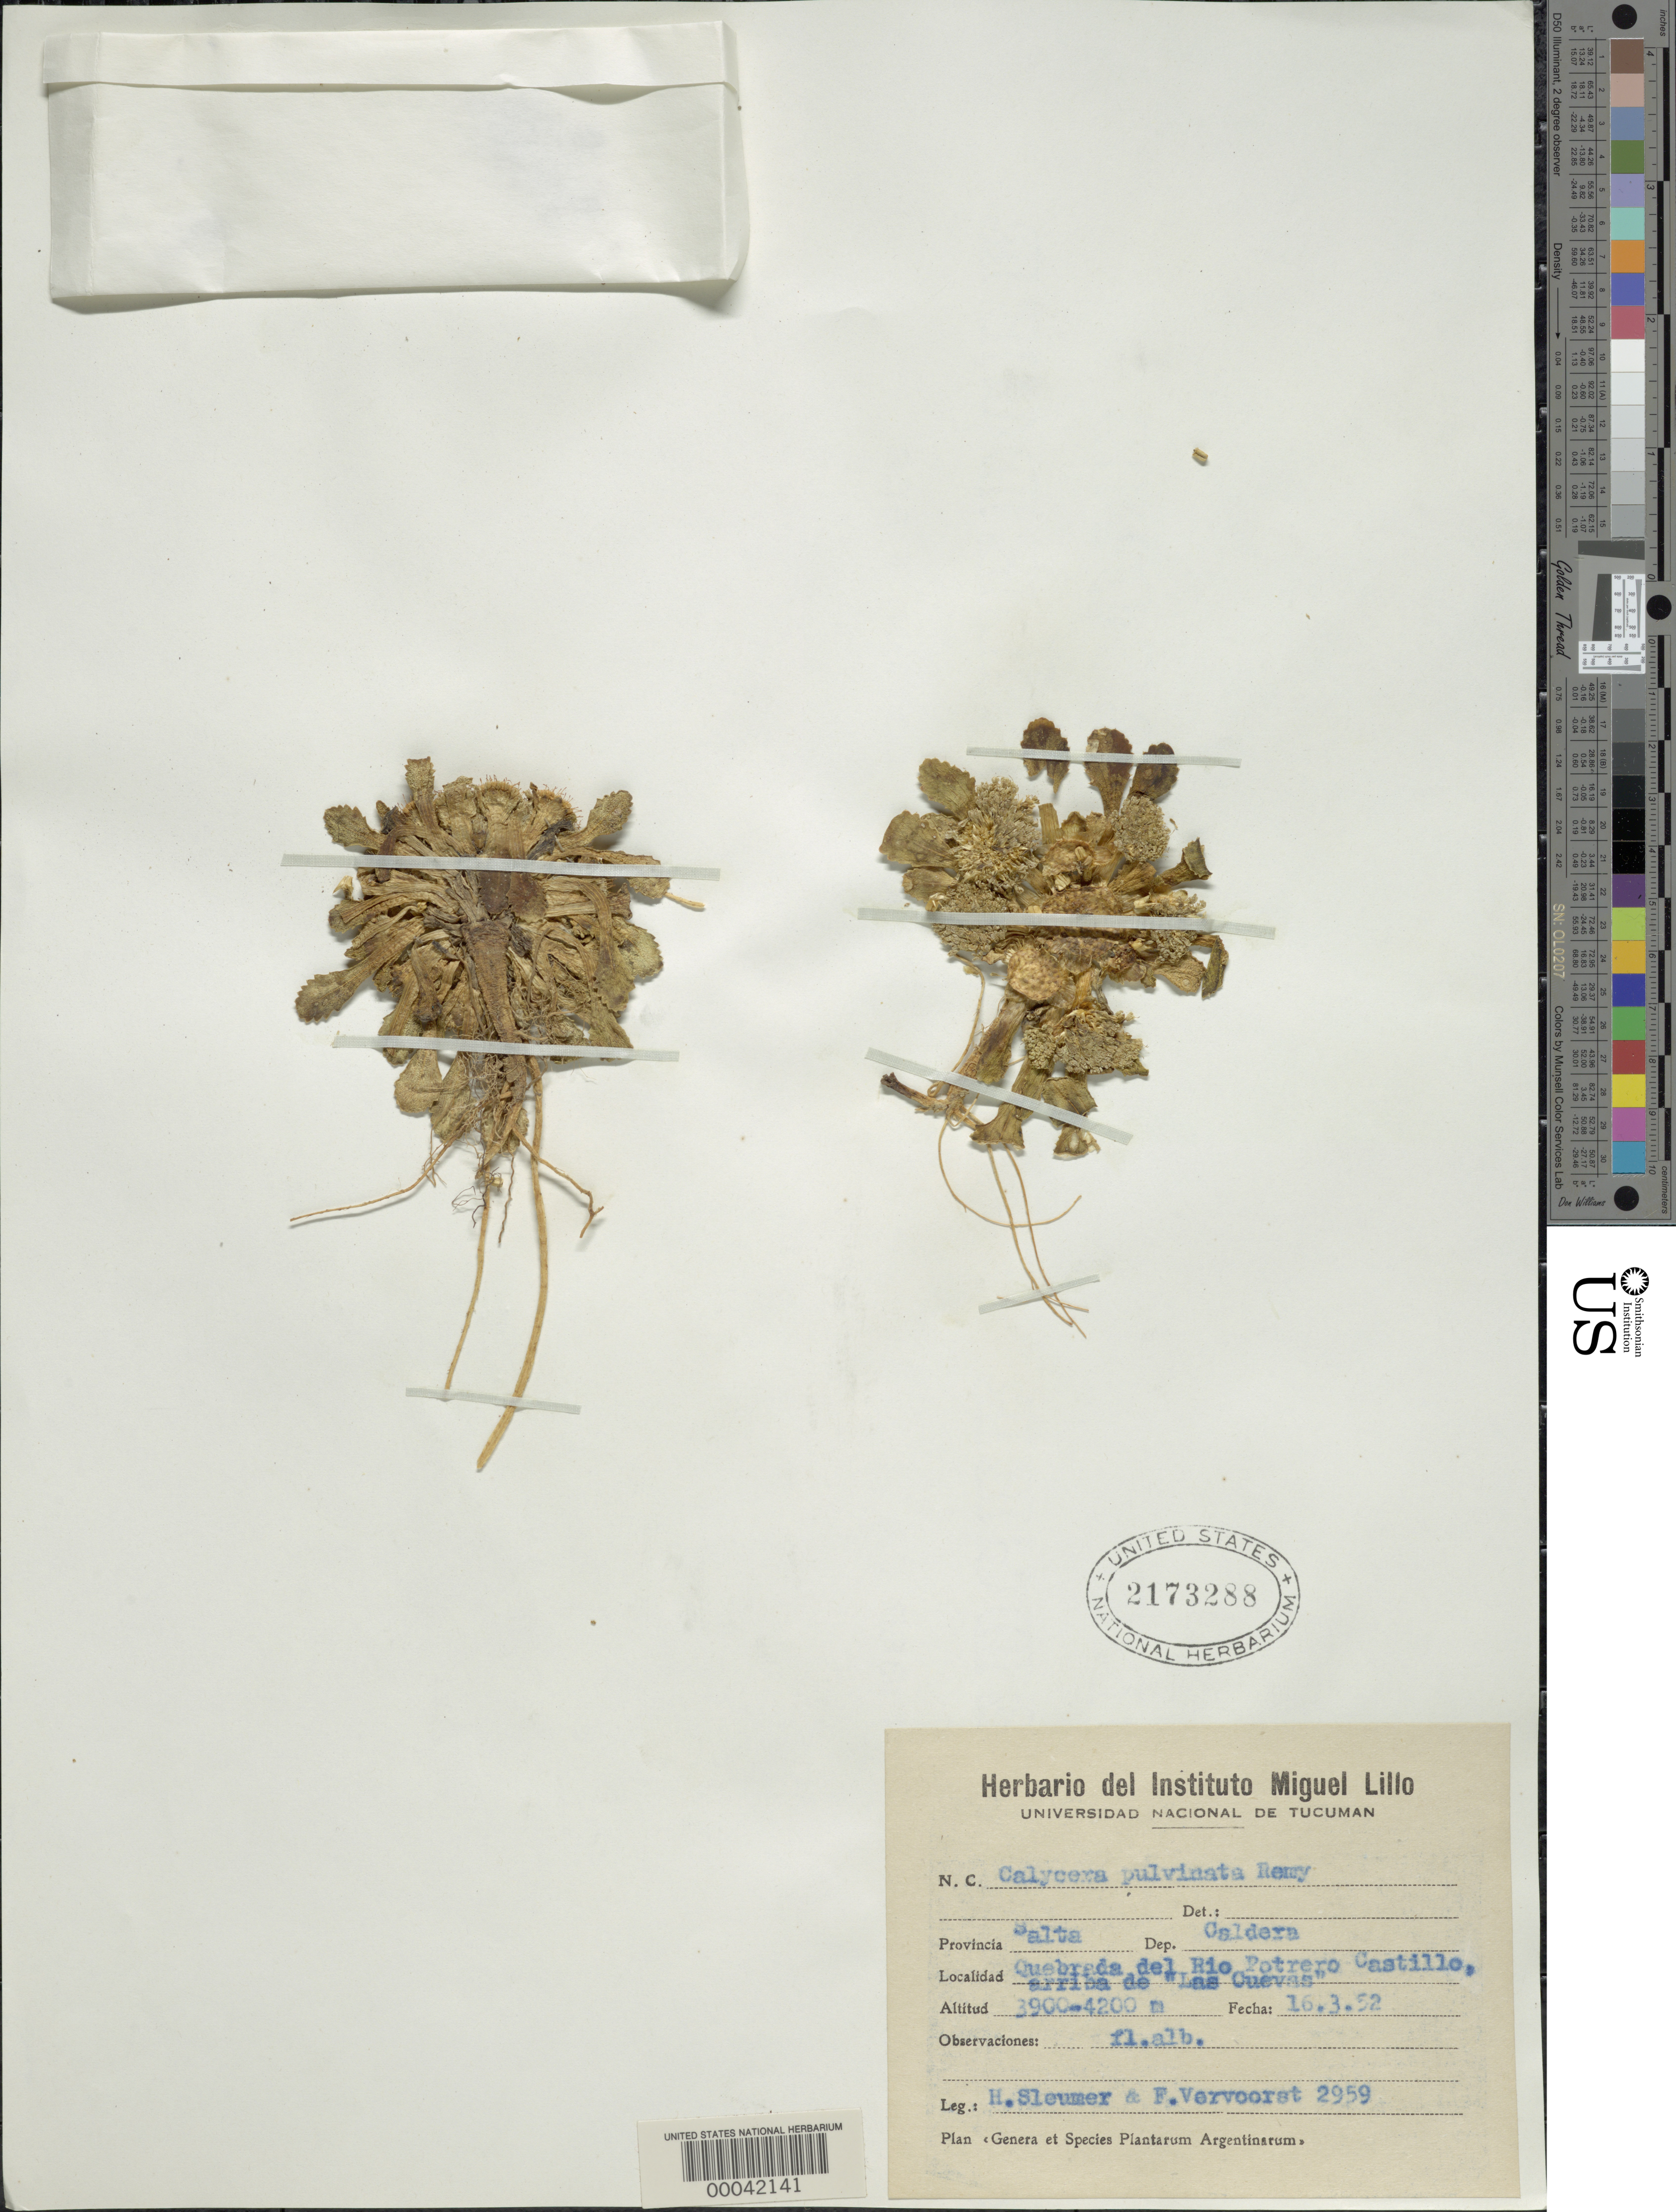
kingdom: Plantae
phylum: Tracheophyta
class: Magnoliopsida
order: Asterales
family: Calyceraceae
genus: Calycera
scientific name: Calycera pulvinata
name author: J. Rémy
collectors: H. O. Sleumer & F. B. Vervoorst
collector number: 2959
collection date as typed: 16 Mar 1952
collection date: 1952-03-16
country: Argentina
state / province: Salta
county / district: Caldera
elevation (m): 3900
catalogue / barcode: US 2173288